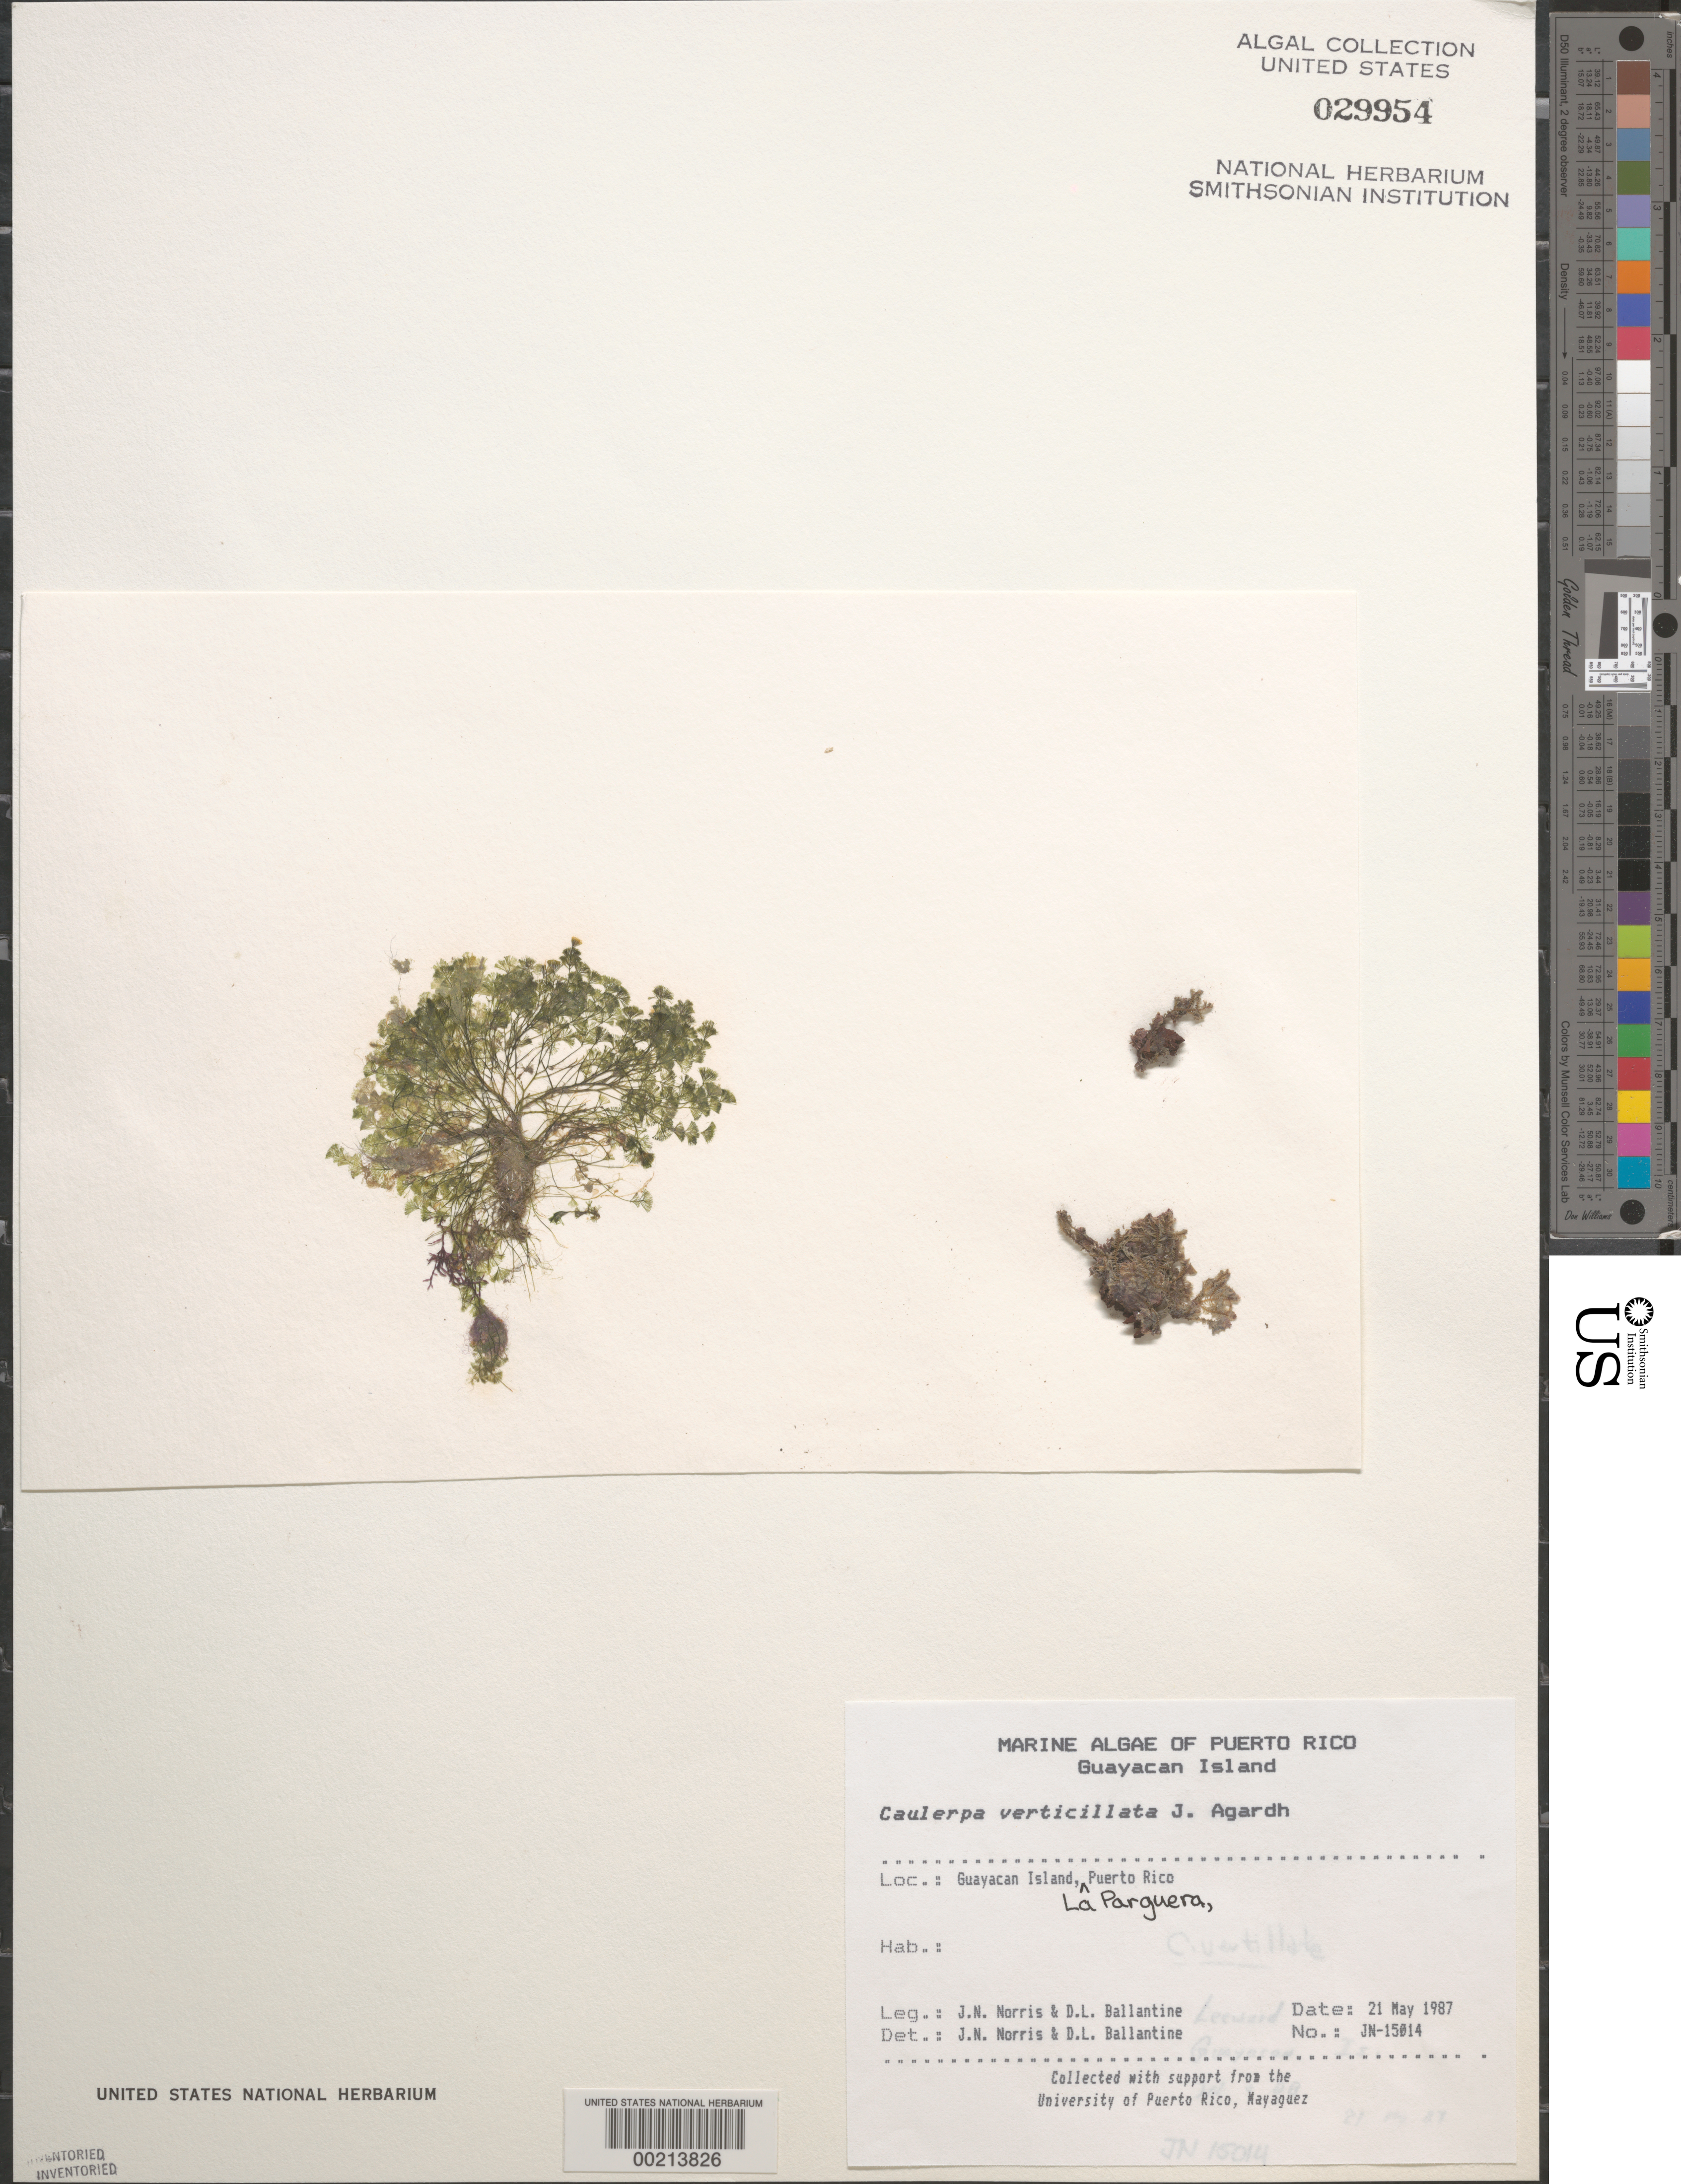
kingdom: Plantae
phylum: Chlorophyta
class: Ulvophyceae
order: Bryopsidales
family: Caulerpaceae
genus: Caulerpa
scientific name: Caulerpa verticillata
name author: J. Agardh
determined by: Norris, J. N.; Ballantine, D. L.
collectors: J. N. Norris & D.L. Ballantine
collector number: JN-15014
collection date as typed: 21 May 1987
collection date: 1987-05-21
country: Puerto Rico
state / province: Lajas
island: Guayacan Island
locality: La Parguera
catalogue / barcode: US 29954